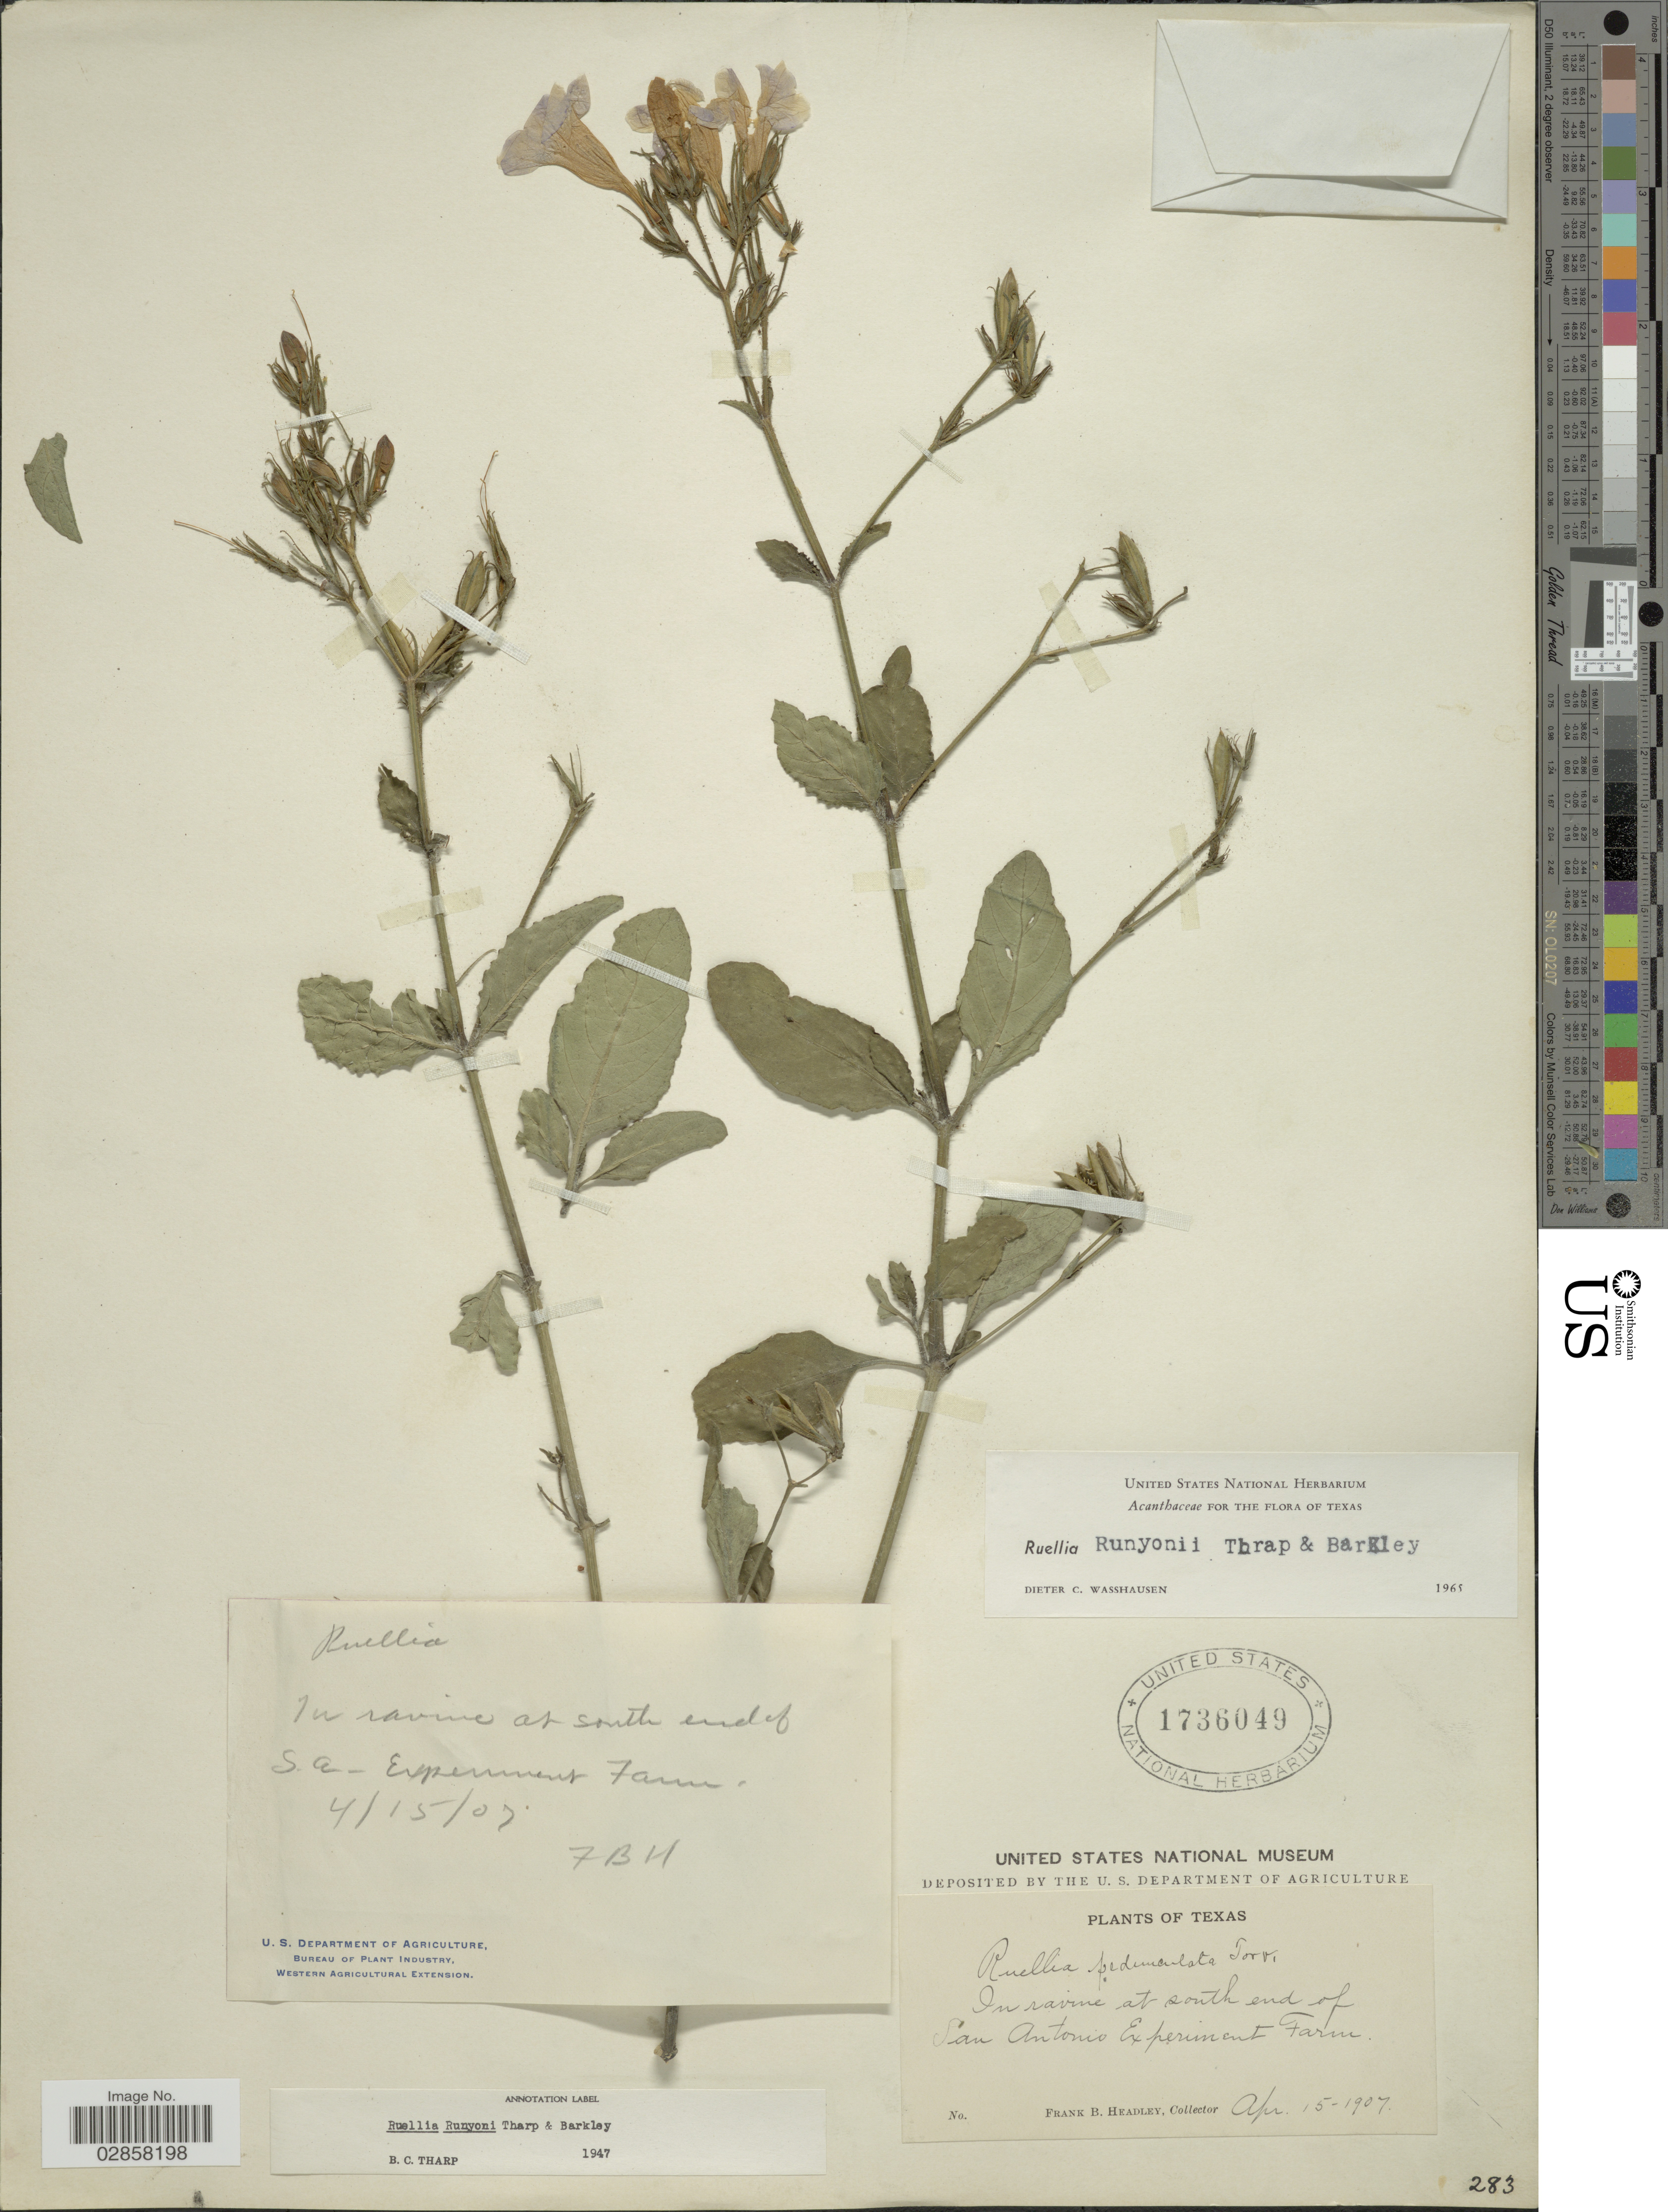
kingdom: Plantae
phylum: Tracheophyta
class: Magnoliopsida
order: Lamiales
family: Acanthaceae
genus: Ruellia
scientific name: Ruellia runyonii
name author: Tharp & F.A. Barkley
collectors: F. B. Headley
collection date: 1907-04-15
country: United States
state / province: Texas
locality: In ravine at south end of San Antonio Experiment Farm.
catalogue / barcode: US 1736049